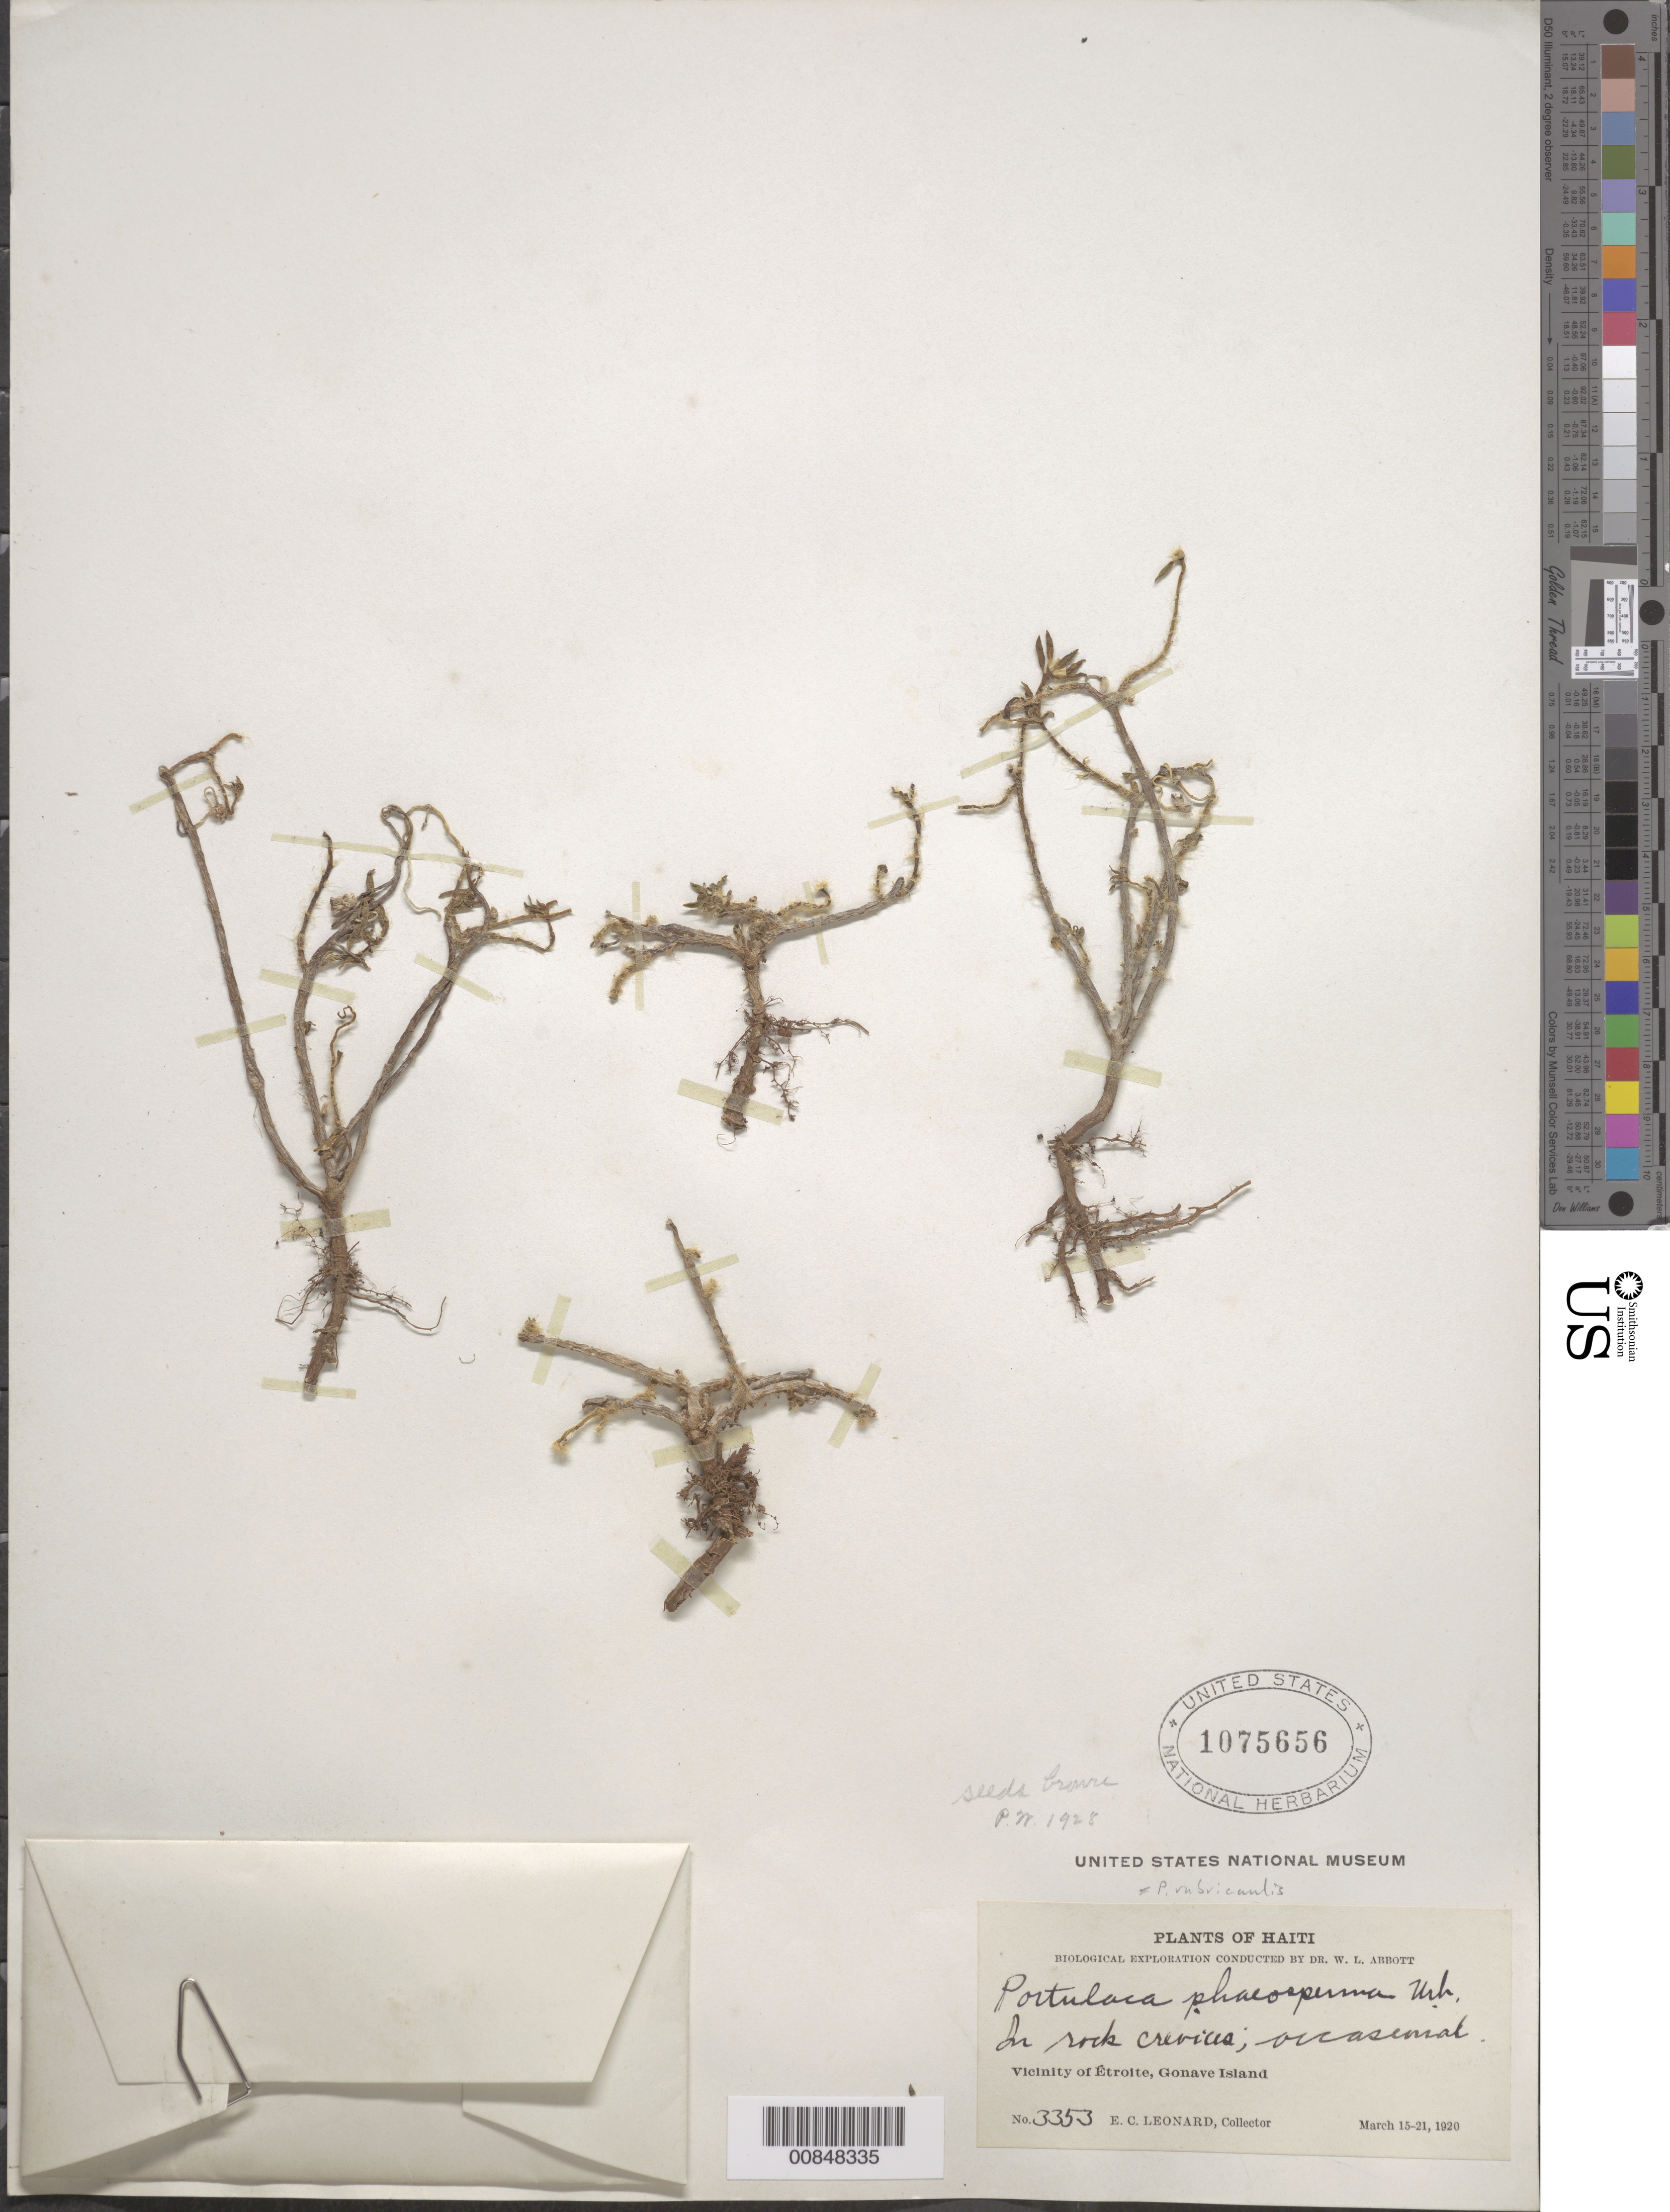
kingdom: Plantae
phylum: Tracheophyta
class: Magnoliopsida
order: Caryophyllales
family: Portulacaceae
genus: Portulaca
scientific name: Portulaca rubricaulis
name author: Kunth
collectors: E. C. Leonard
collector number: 3353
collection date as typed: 15 Mar 1920 to 21 Mar 1920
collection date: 1920-03-15/1920-03-21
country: Haiti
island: Gonave I.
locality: Vicinity of Étroite, Gonave Island.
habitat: In rock crevices.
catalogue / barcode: US 1075656